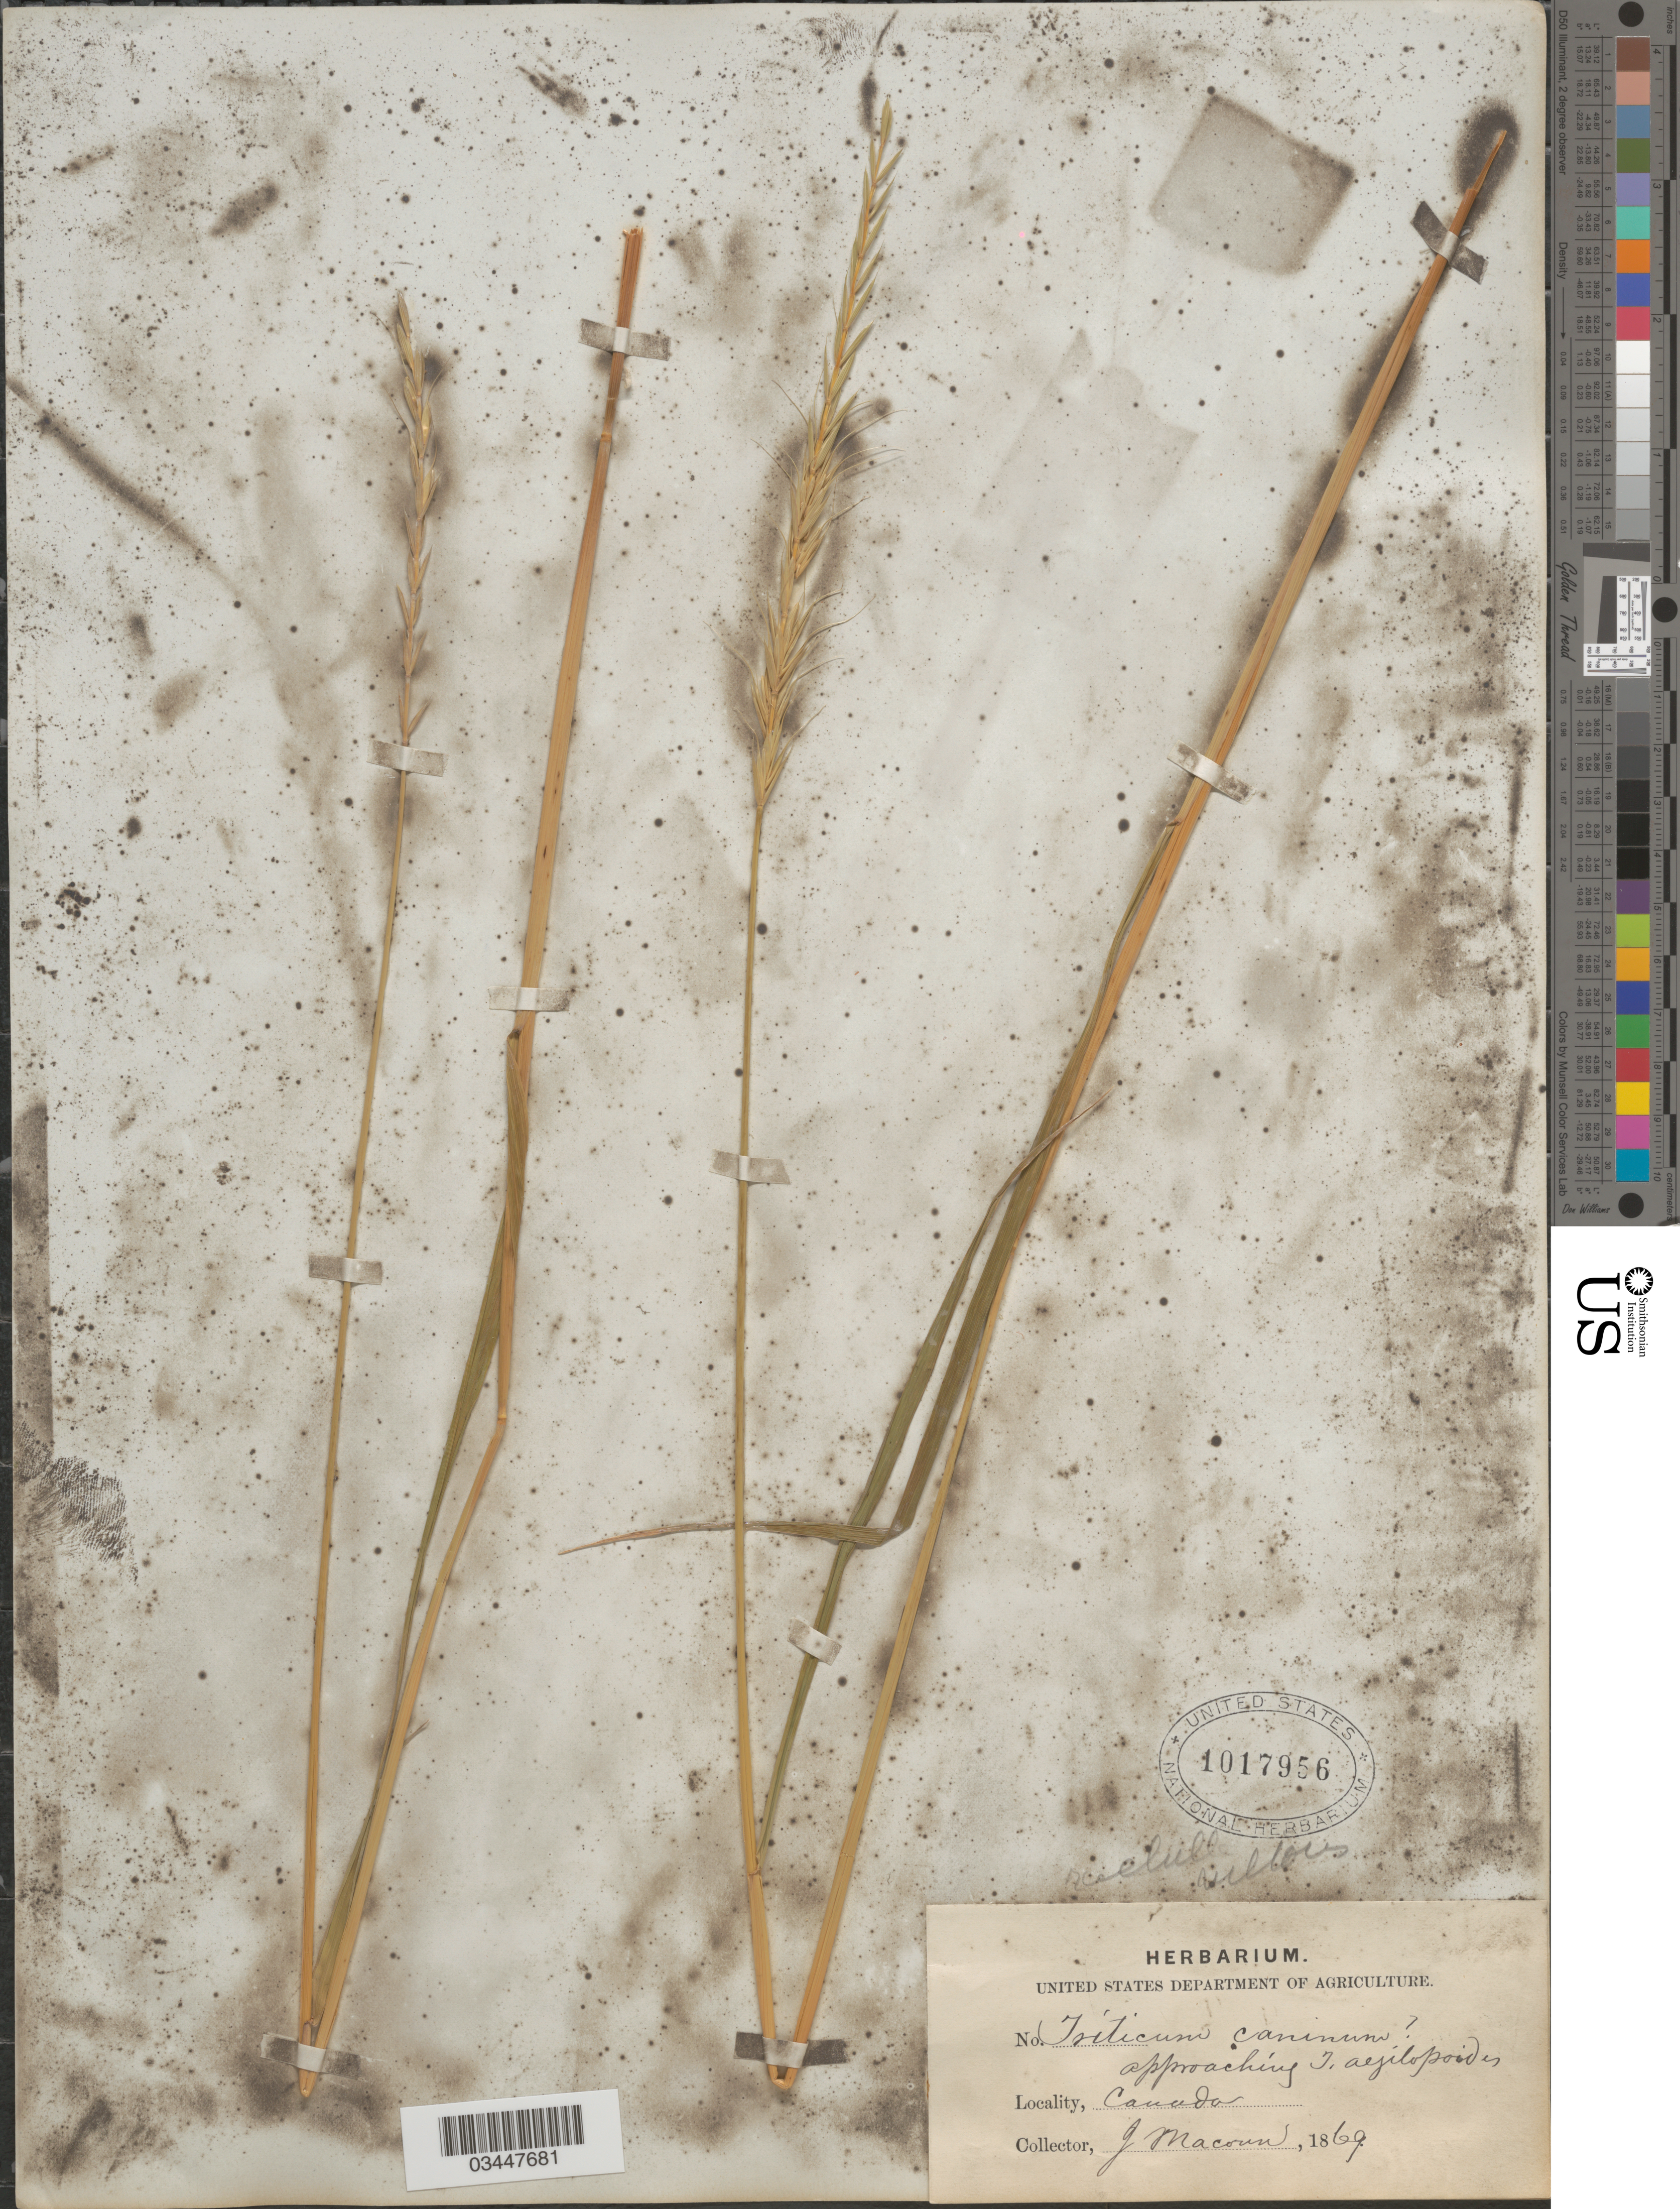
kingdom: Plantae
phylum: Tracheophyta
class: Liliopsida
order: Poales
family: Poaceae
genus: Triticum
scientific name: Triticum sp.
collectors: J. Macoun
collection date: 1869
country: Canada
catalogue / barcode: US 1017956